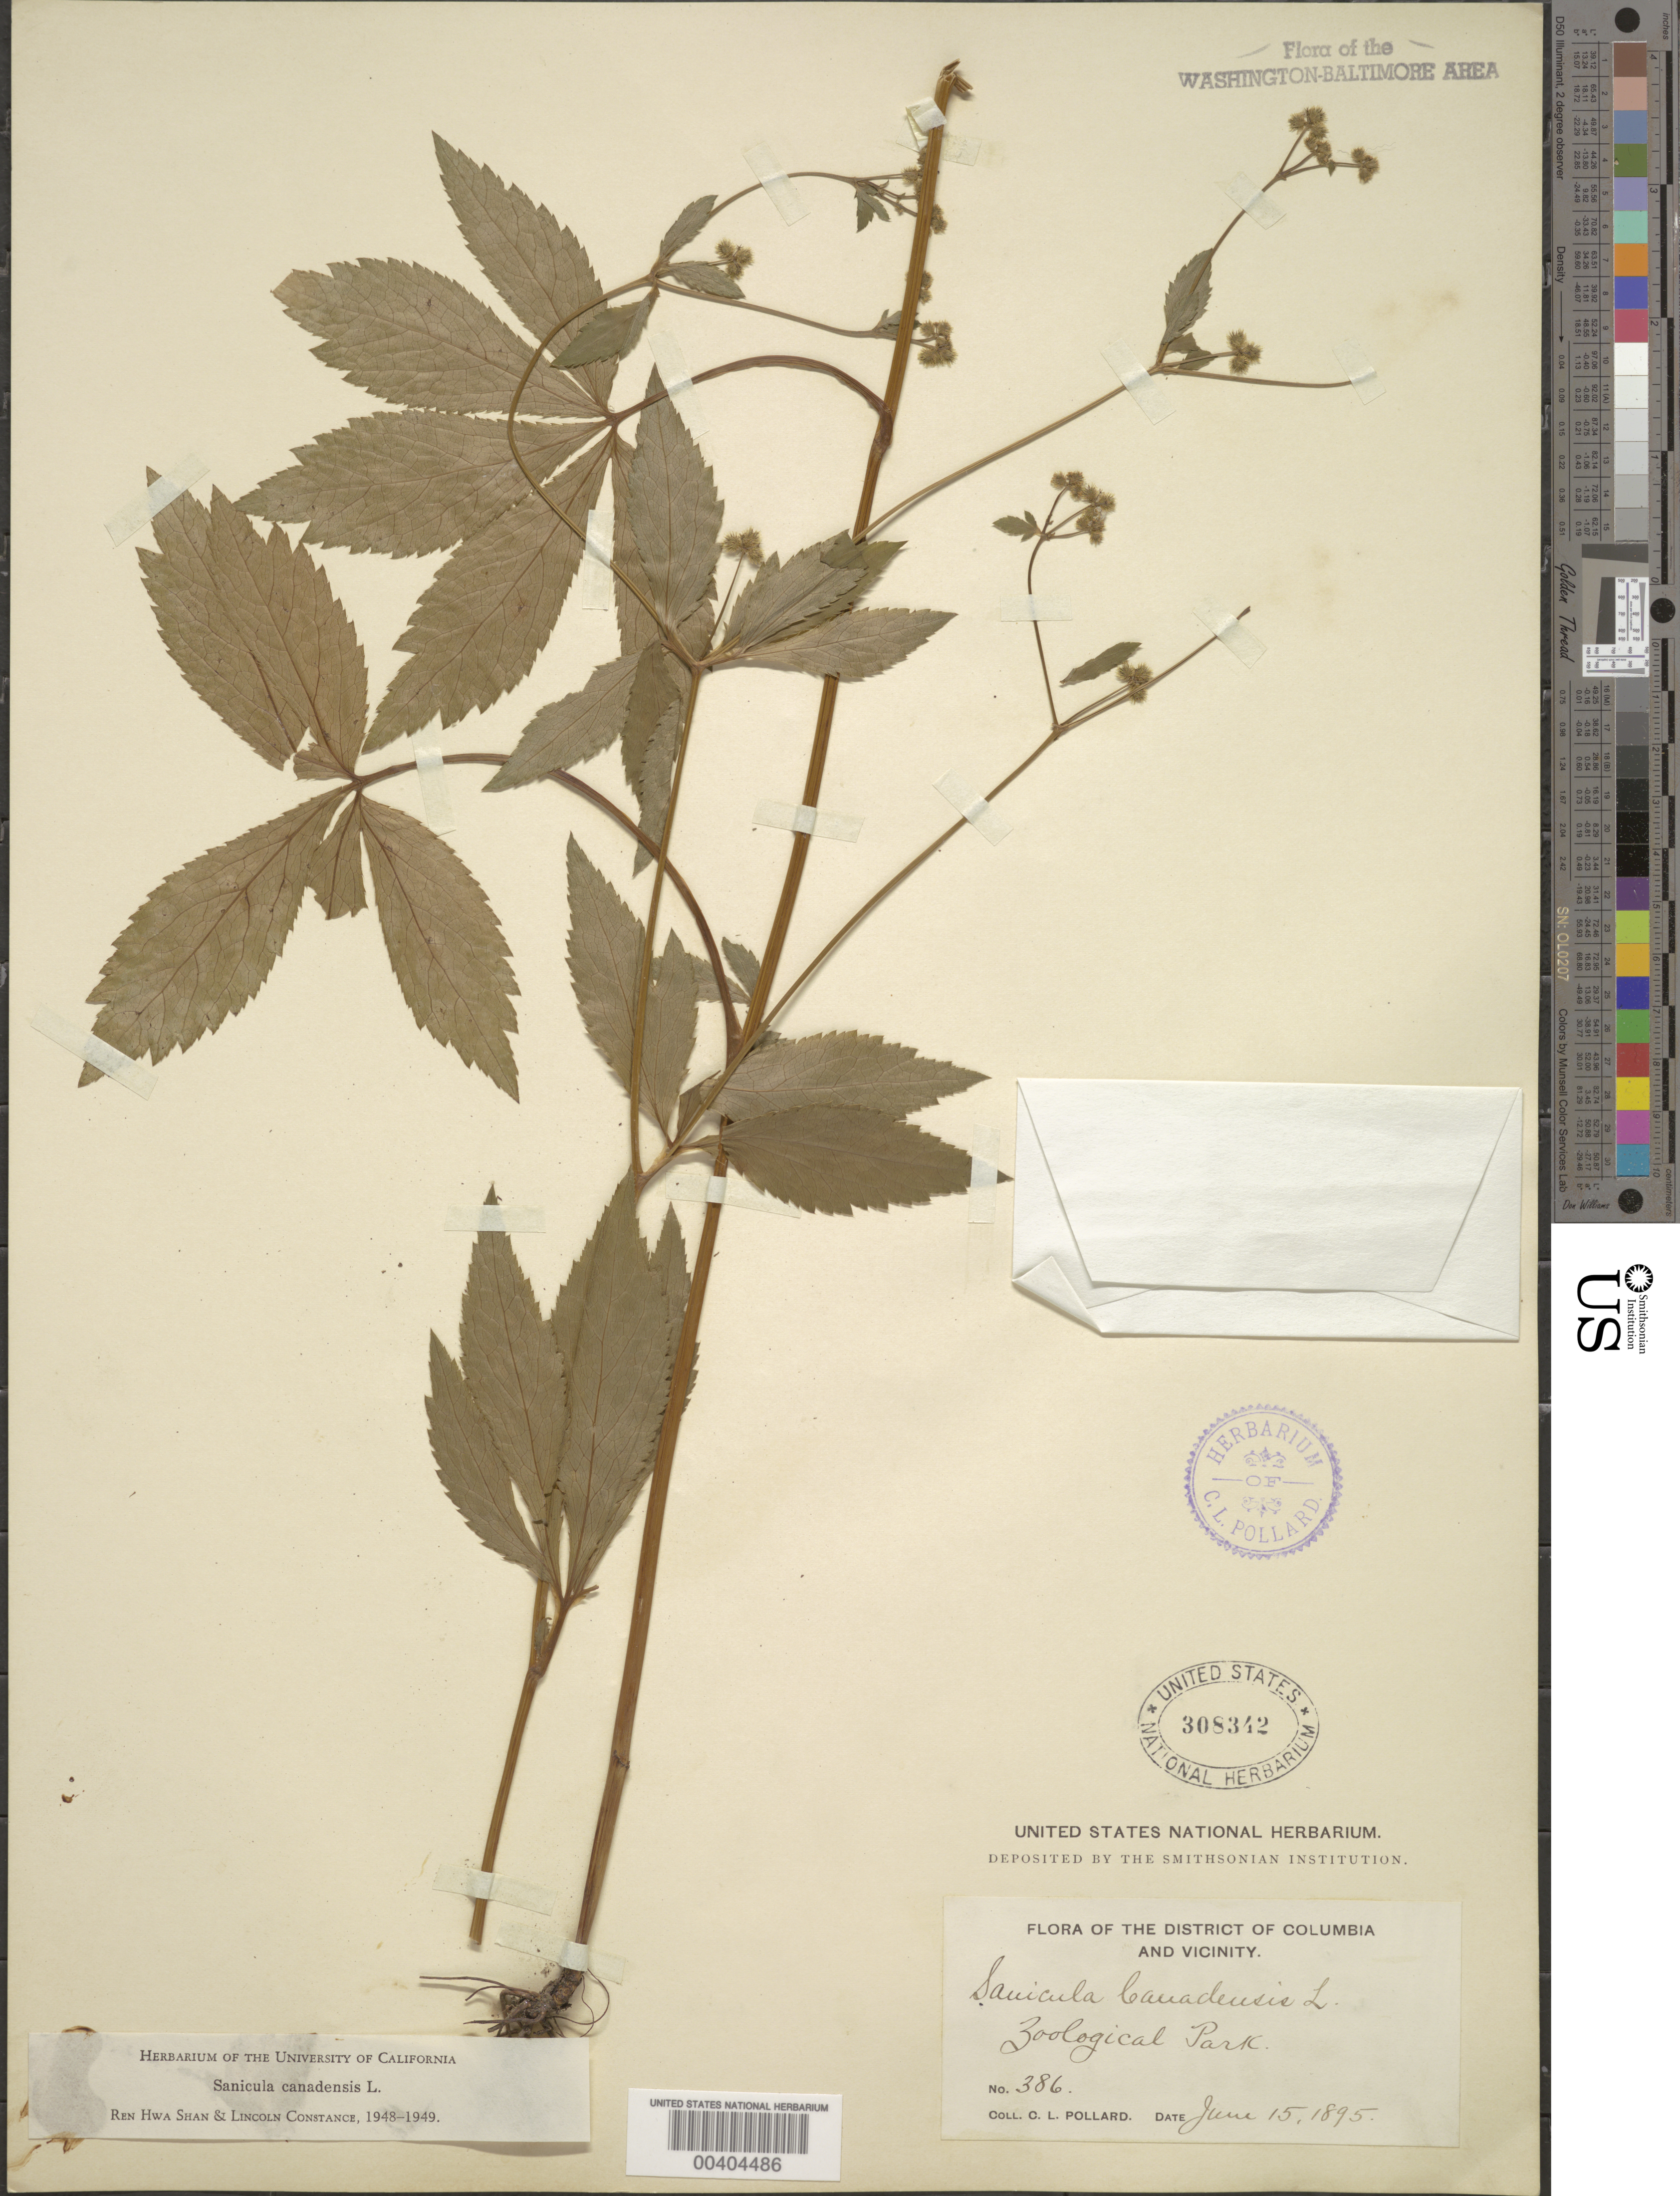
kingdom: Plantae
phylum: Tracheophyta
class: Magnoliopsida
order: Apiales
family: Apiaceae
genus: Sanicula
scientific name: Sanicula canadensis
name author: L.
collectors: C. L. Pollard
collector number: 386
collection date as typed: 15 Jun 1895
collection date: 1895-06-15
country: United States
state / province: District of Columbia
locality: Zoological Park Rock Creek Park & vicinity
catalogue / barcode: US 308342